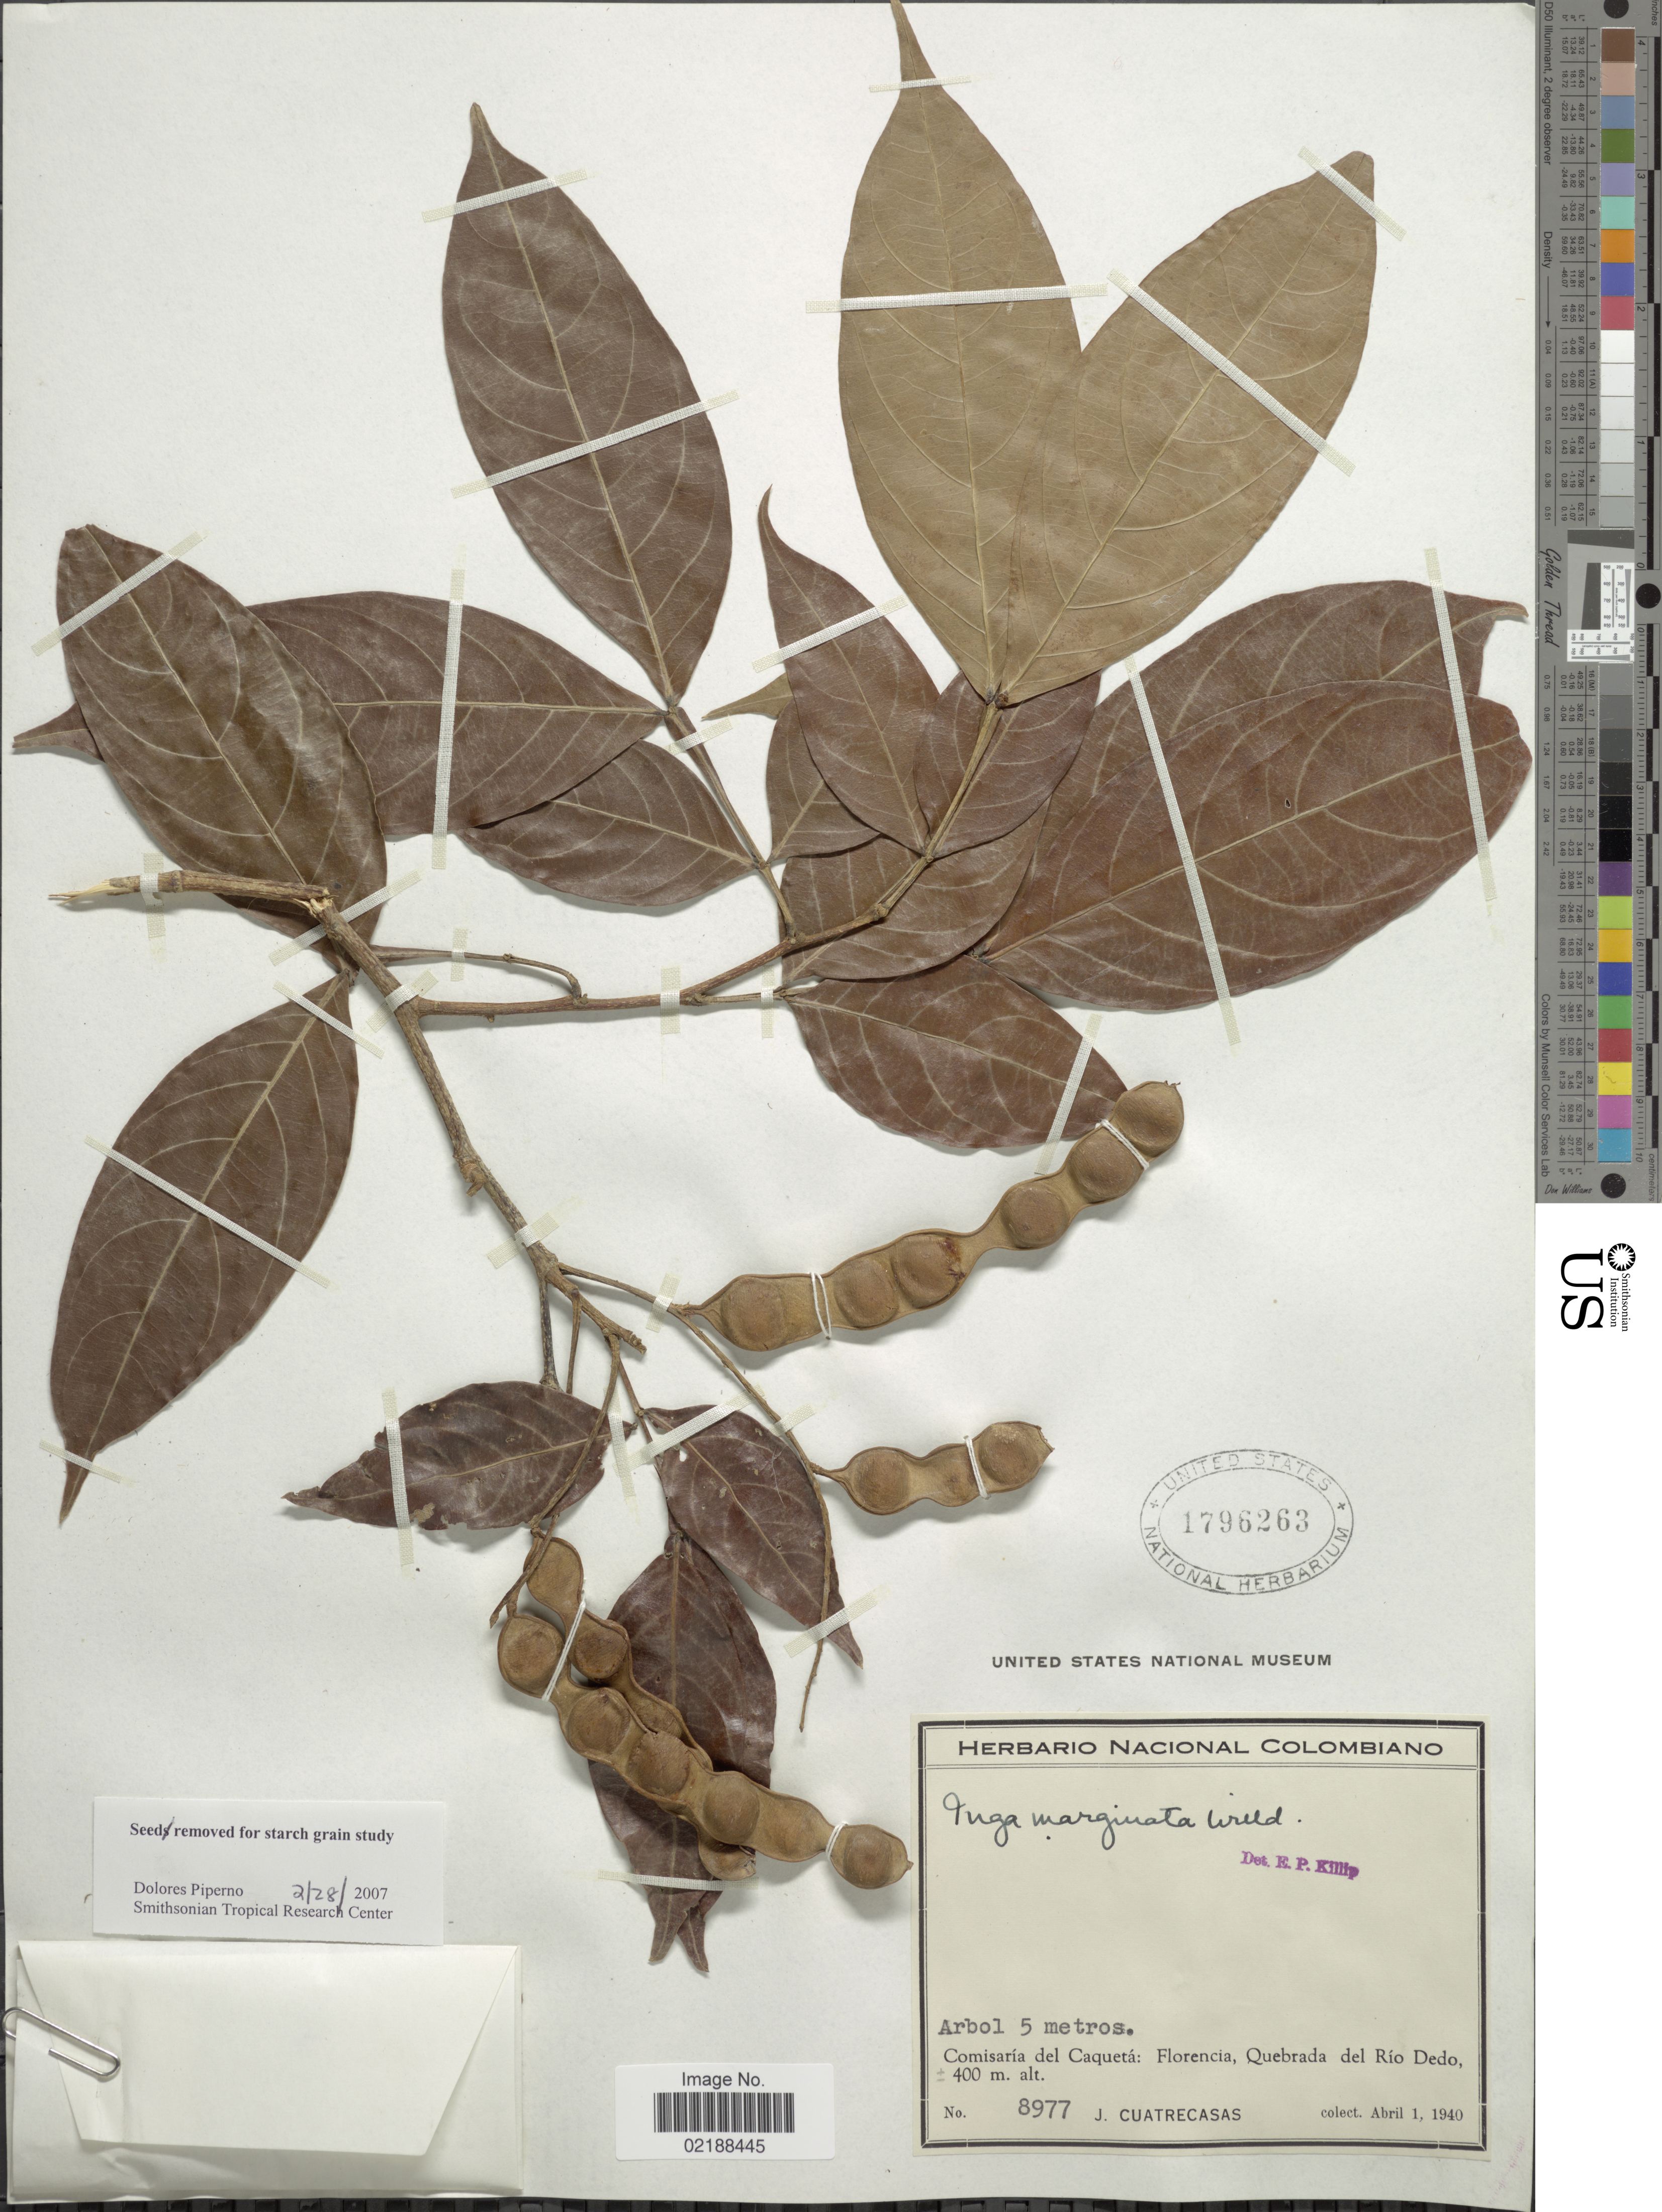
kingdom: Plantae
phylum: Tracheophyta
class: Magnoliopsida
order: Fabales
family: Fabaceae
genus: Inga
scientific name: Inga marginata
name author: Willd.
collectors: J. Cuatrecasas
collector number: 8977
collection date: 1940-04-01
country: Colombia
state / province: Caquetá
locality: Comisaría del Caquetá: Florencia, Quebrada del Río Dedo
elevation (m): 400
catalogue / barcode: US 1796263